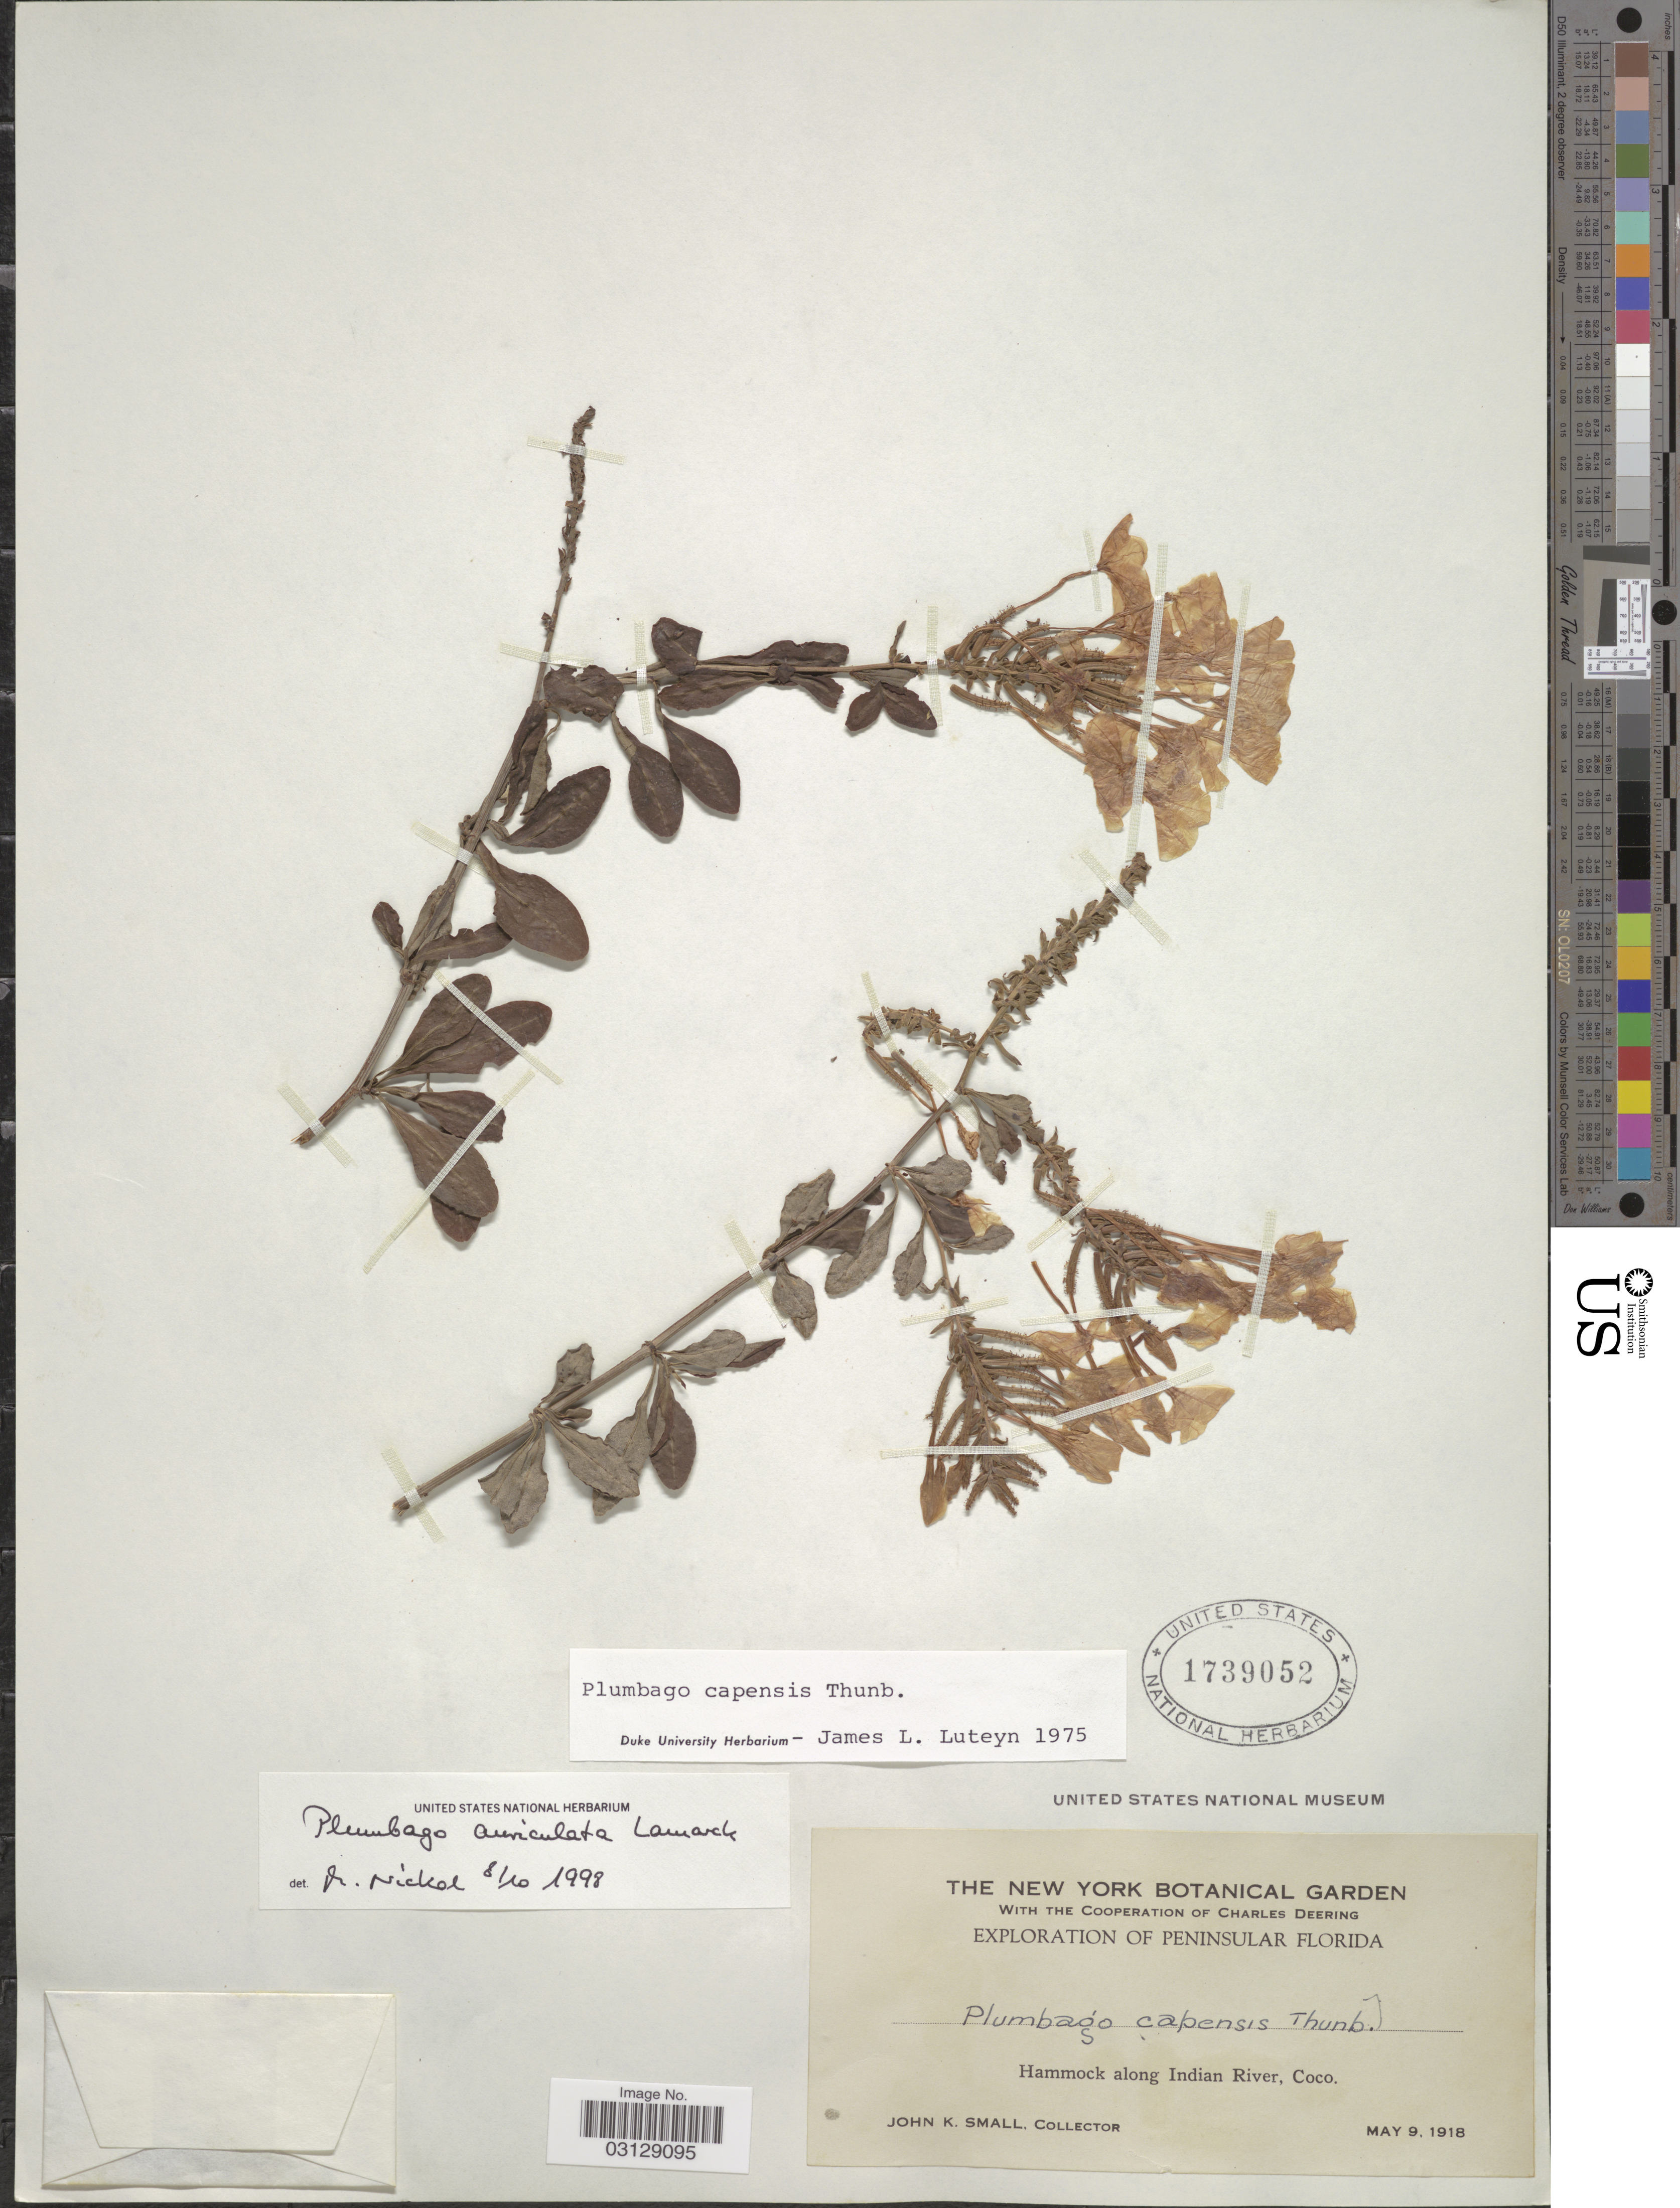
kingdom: Plantae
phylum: Tracheophyta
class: Magnoliopsida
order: Caryophyllales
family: Plumbaginaceae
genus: Plumbago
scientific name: Plumbago capensis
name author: Thunb.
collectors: J. K. Small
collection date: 1918-05-09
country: United States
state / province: Florida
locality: Peninsular Florida. Hammock along Indian River, Coco.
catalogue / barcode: US 1739052